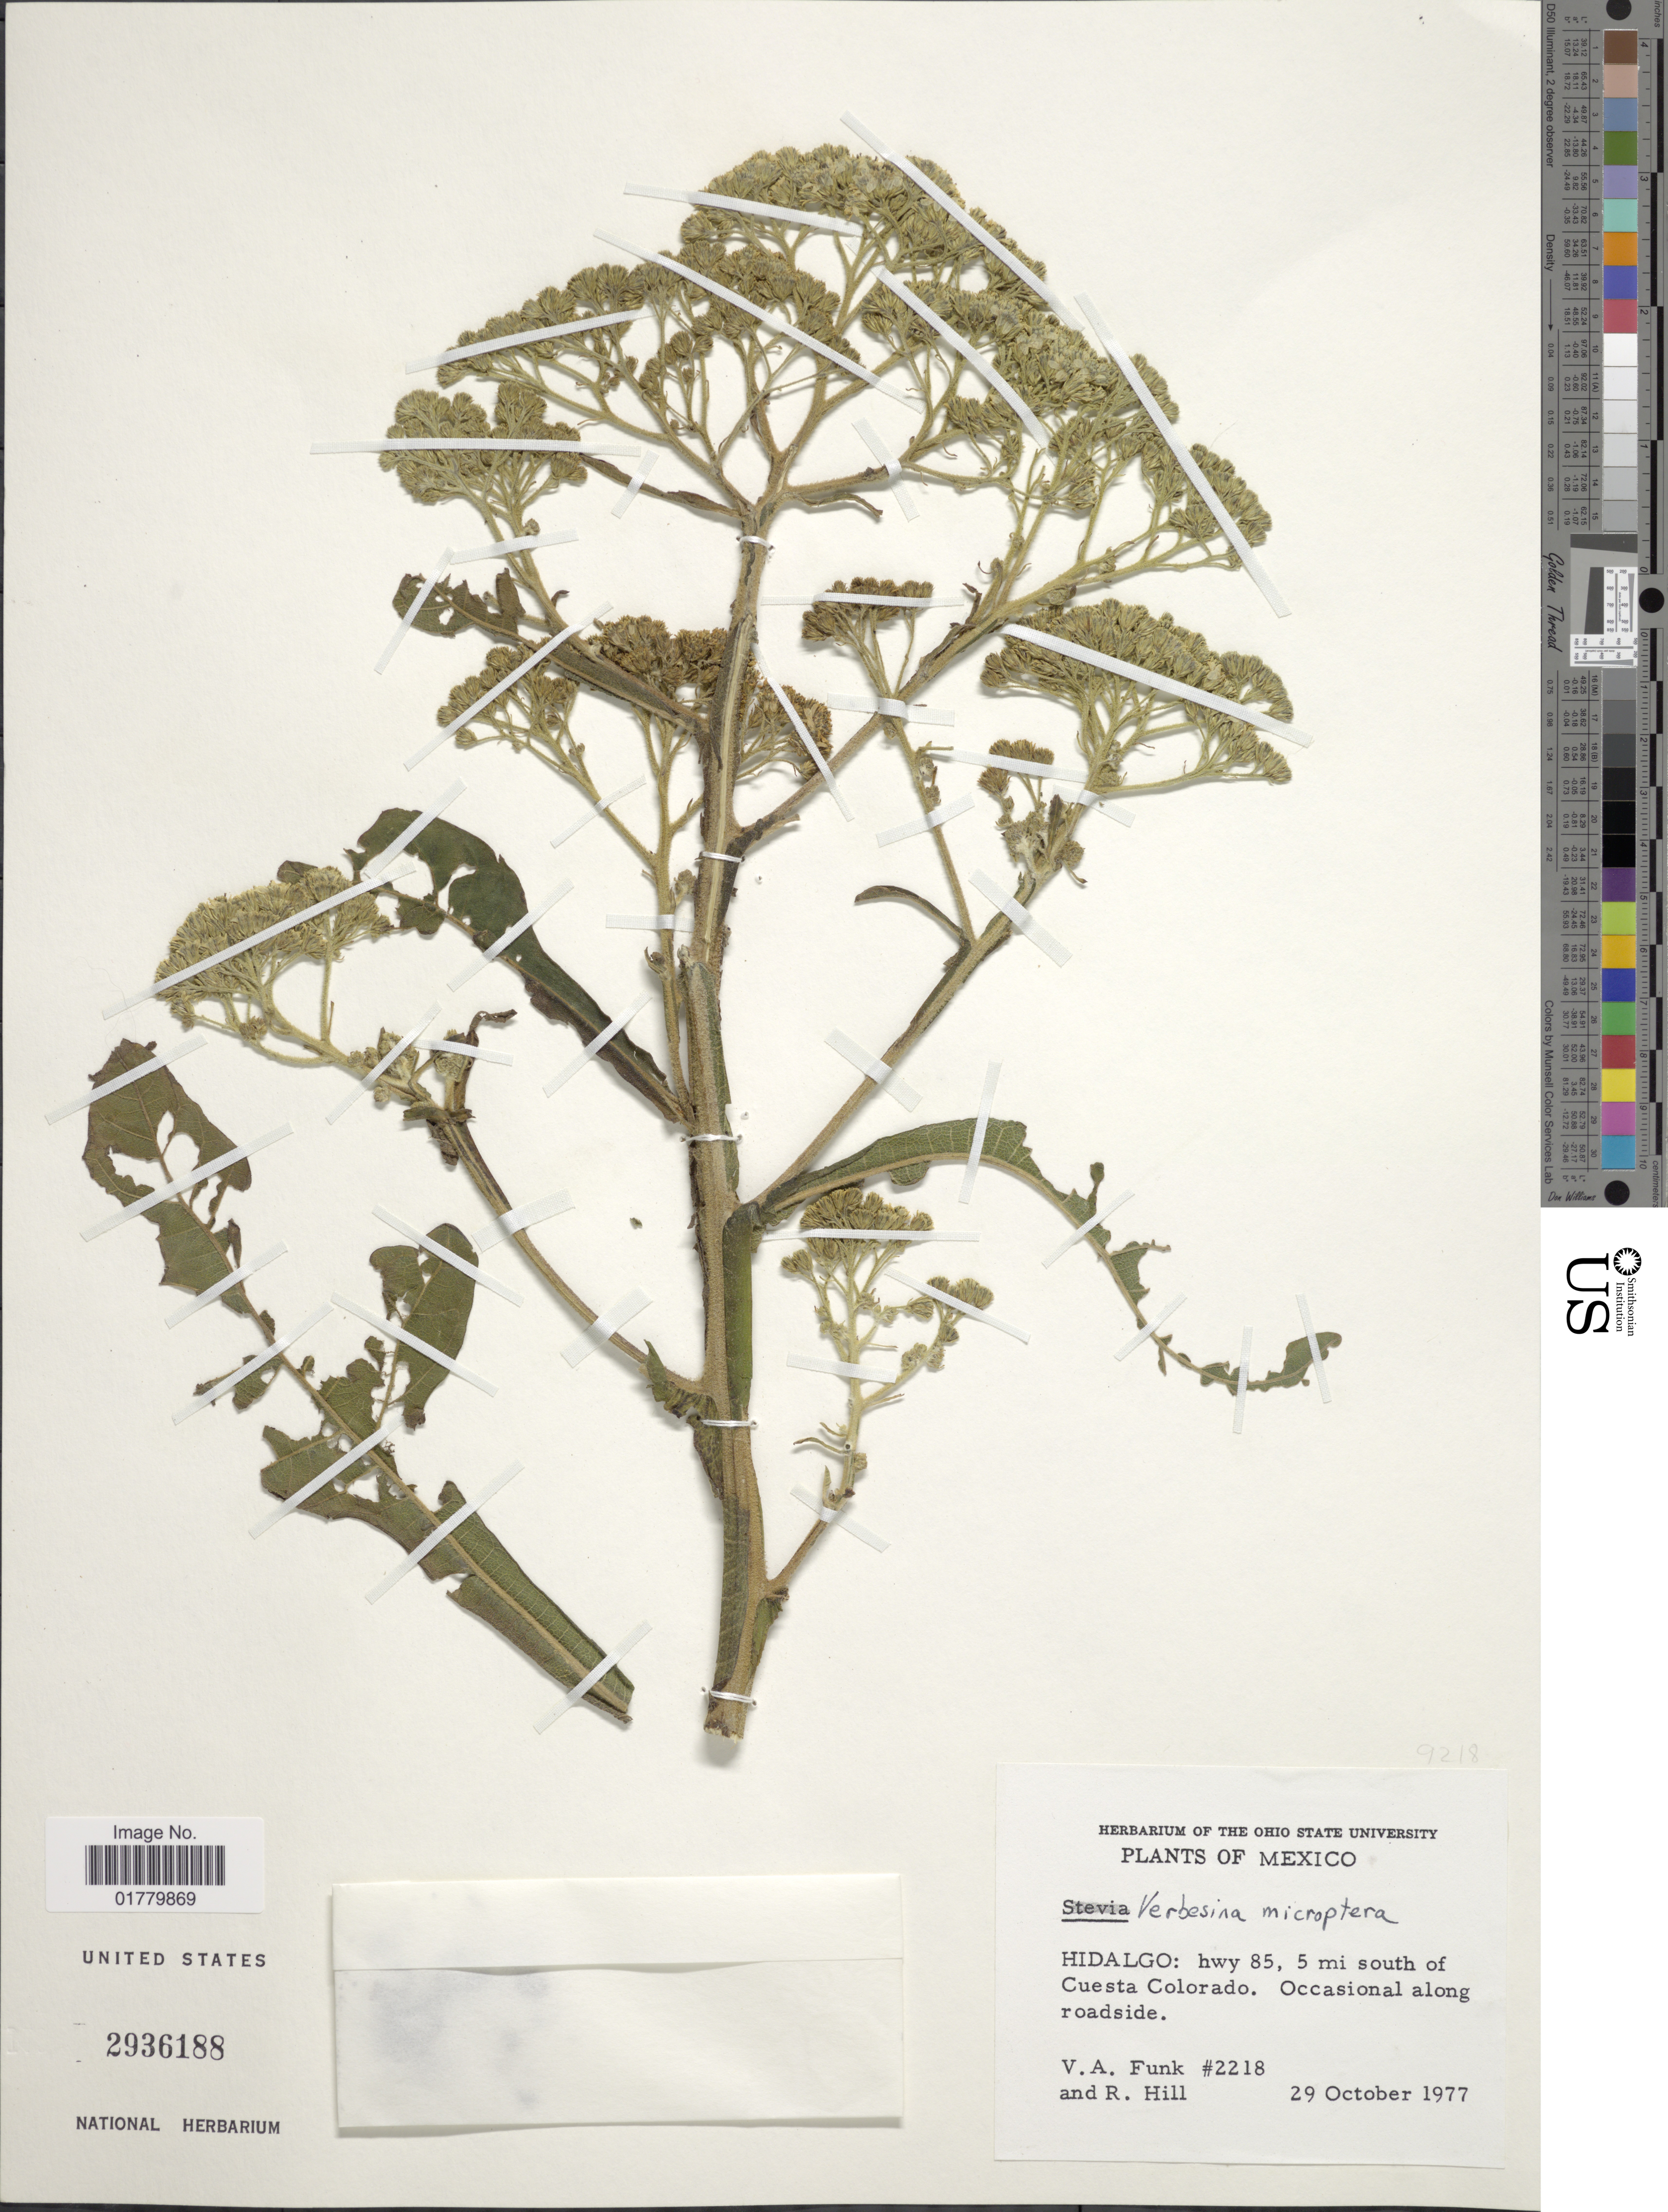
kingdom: Plantae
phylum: Tracheophyta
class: Magnoliopsida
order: Asterales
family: Asteraceae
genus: Verbesina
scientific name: Verbesina microptera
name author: DC.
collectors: V. Funk & R. Hill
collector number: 2218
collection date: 1977-10-29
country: Mexico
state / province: Hidalgo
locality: Hwy 85, 5 mi south of Cuesta Colorado. Occasional along roadside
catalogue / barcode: US 2936188